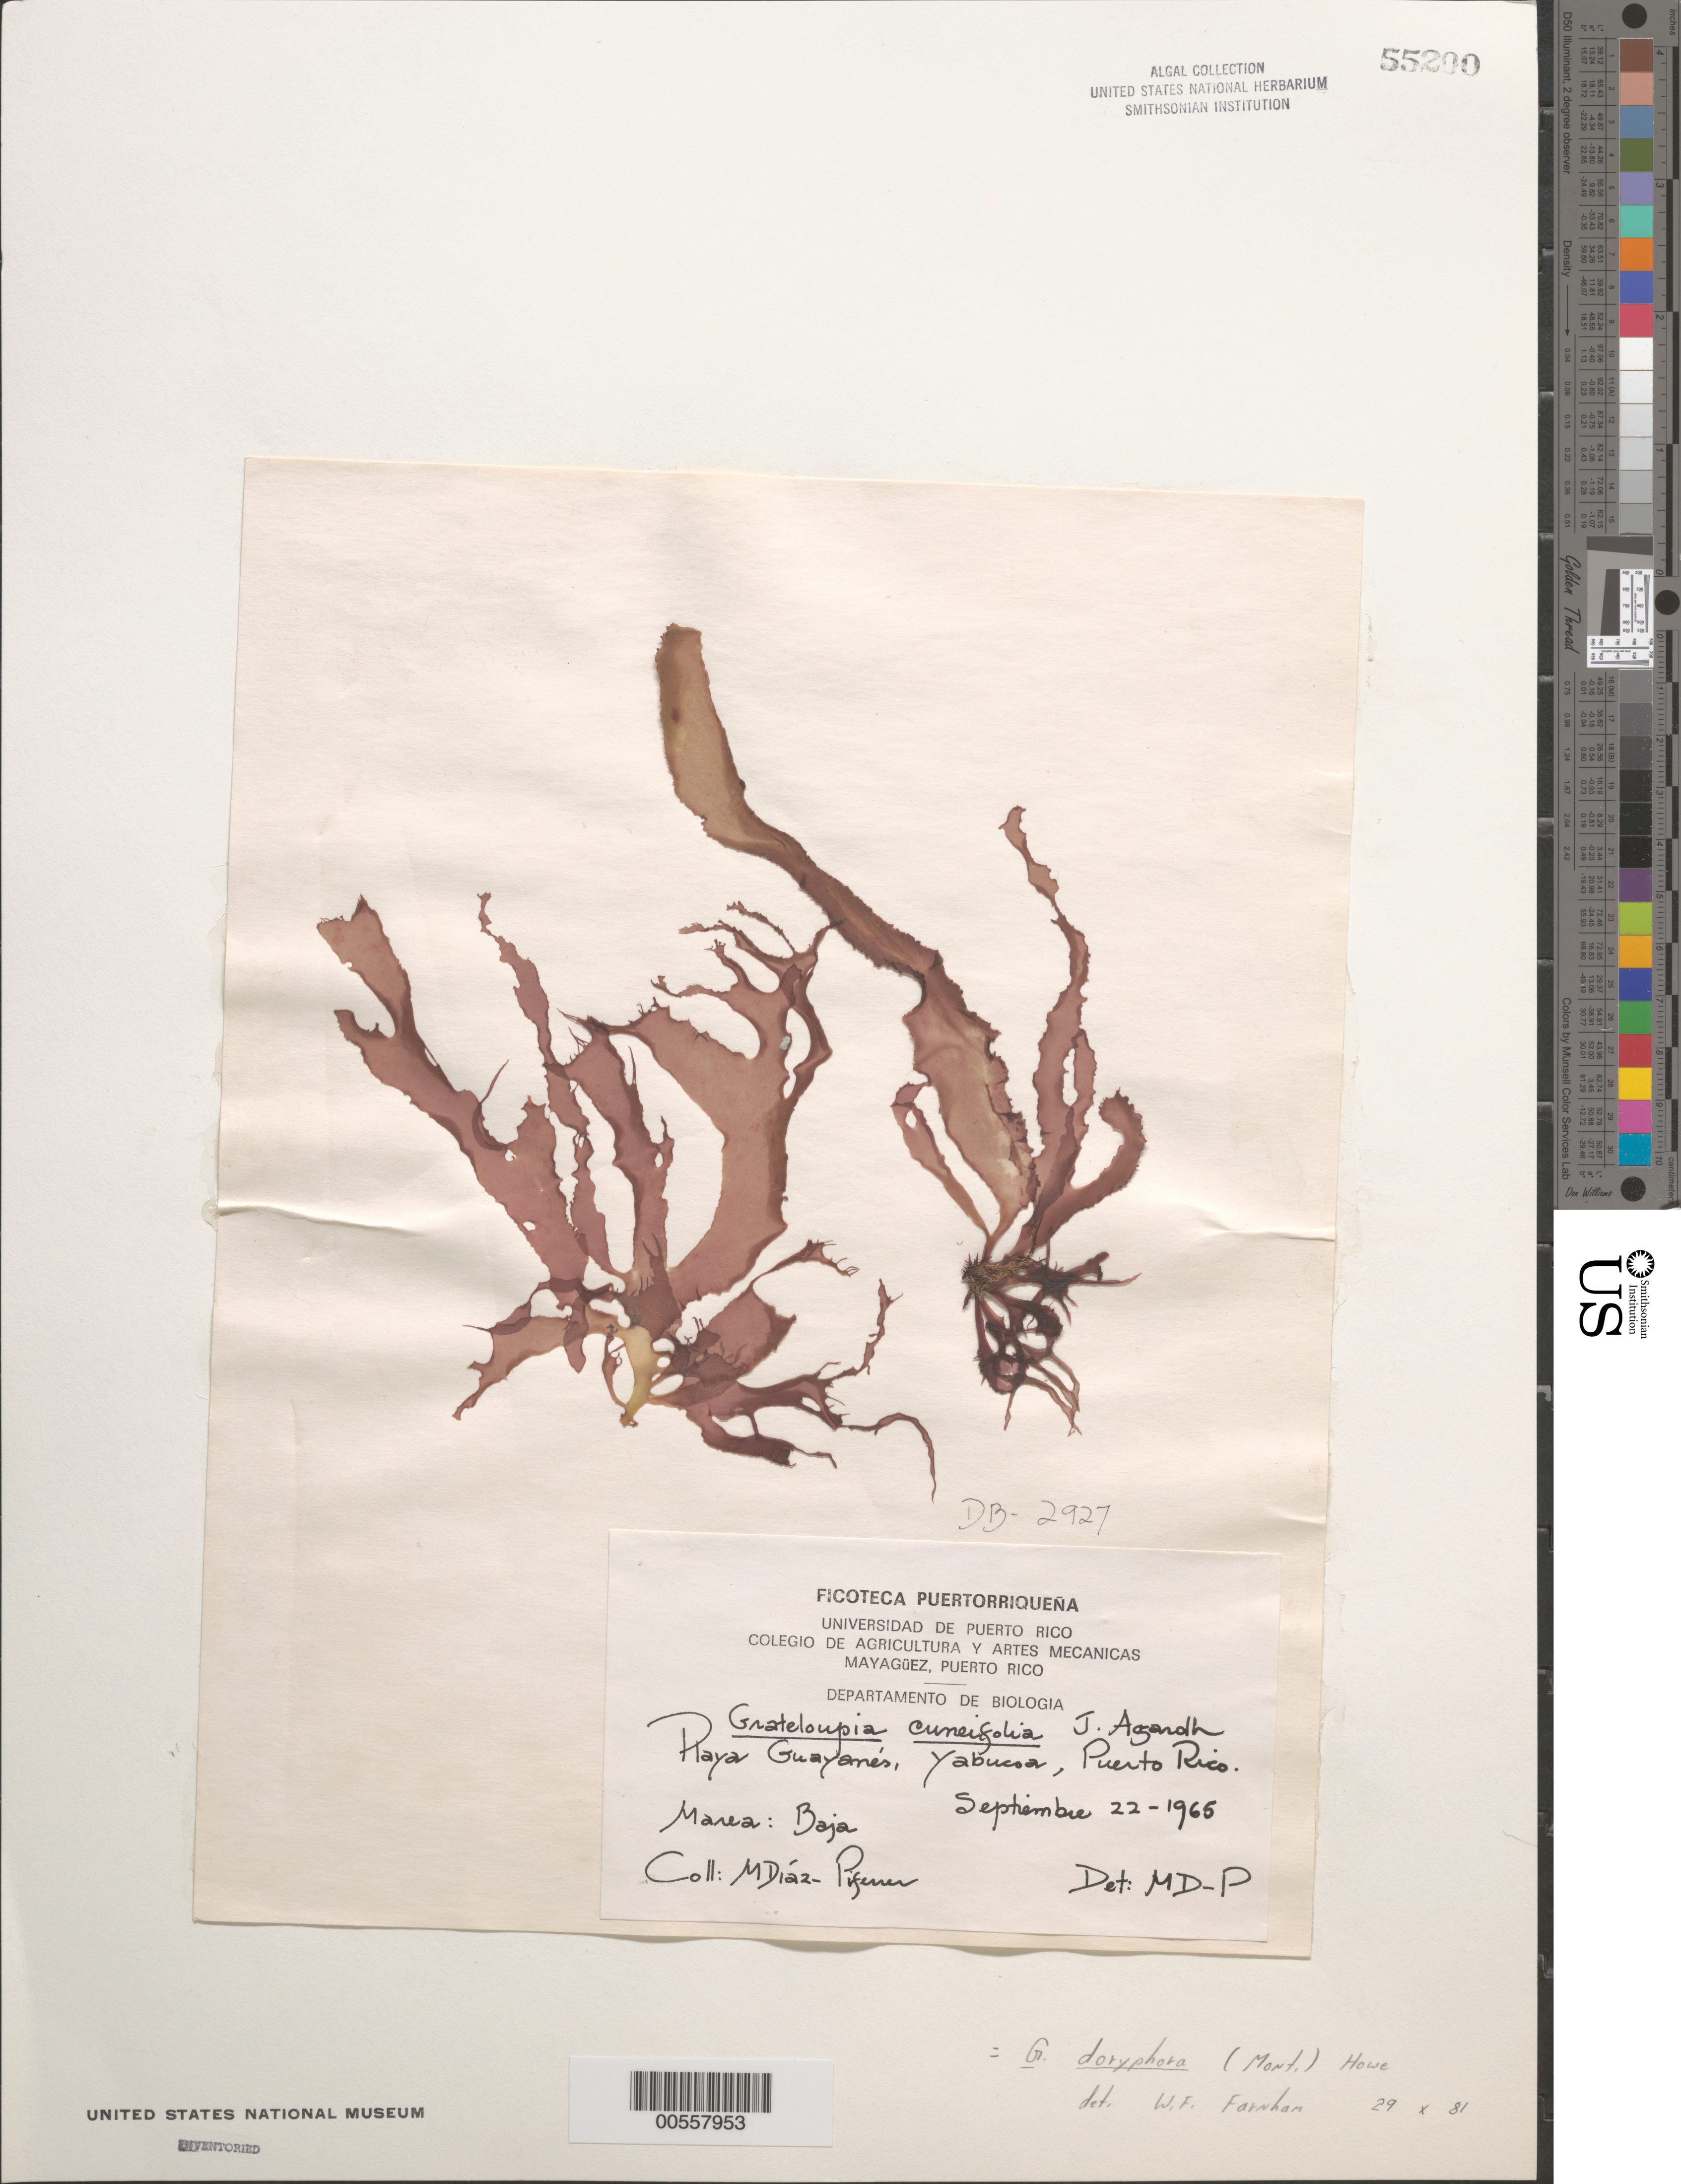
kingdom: Plantae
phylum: Rhodophyta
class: Florideophyceae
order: Halymeniales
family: Halymeniaceae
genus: Grateloupia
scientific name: Grateloupia doryphora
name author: (Mont.) Howe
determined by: Farnham, W. F.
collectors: M. Diaz-Piferrer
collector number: Db-2927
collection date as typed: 22 Sep 1965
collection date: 1965-09-22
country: Puerto Rico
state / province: Yabucoa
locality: Playa Guayanes, Puerto Yabucoa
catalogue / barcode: US 55200